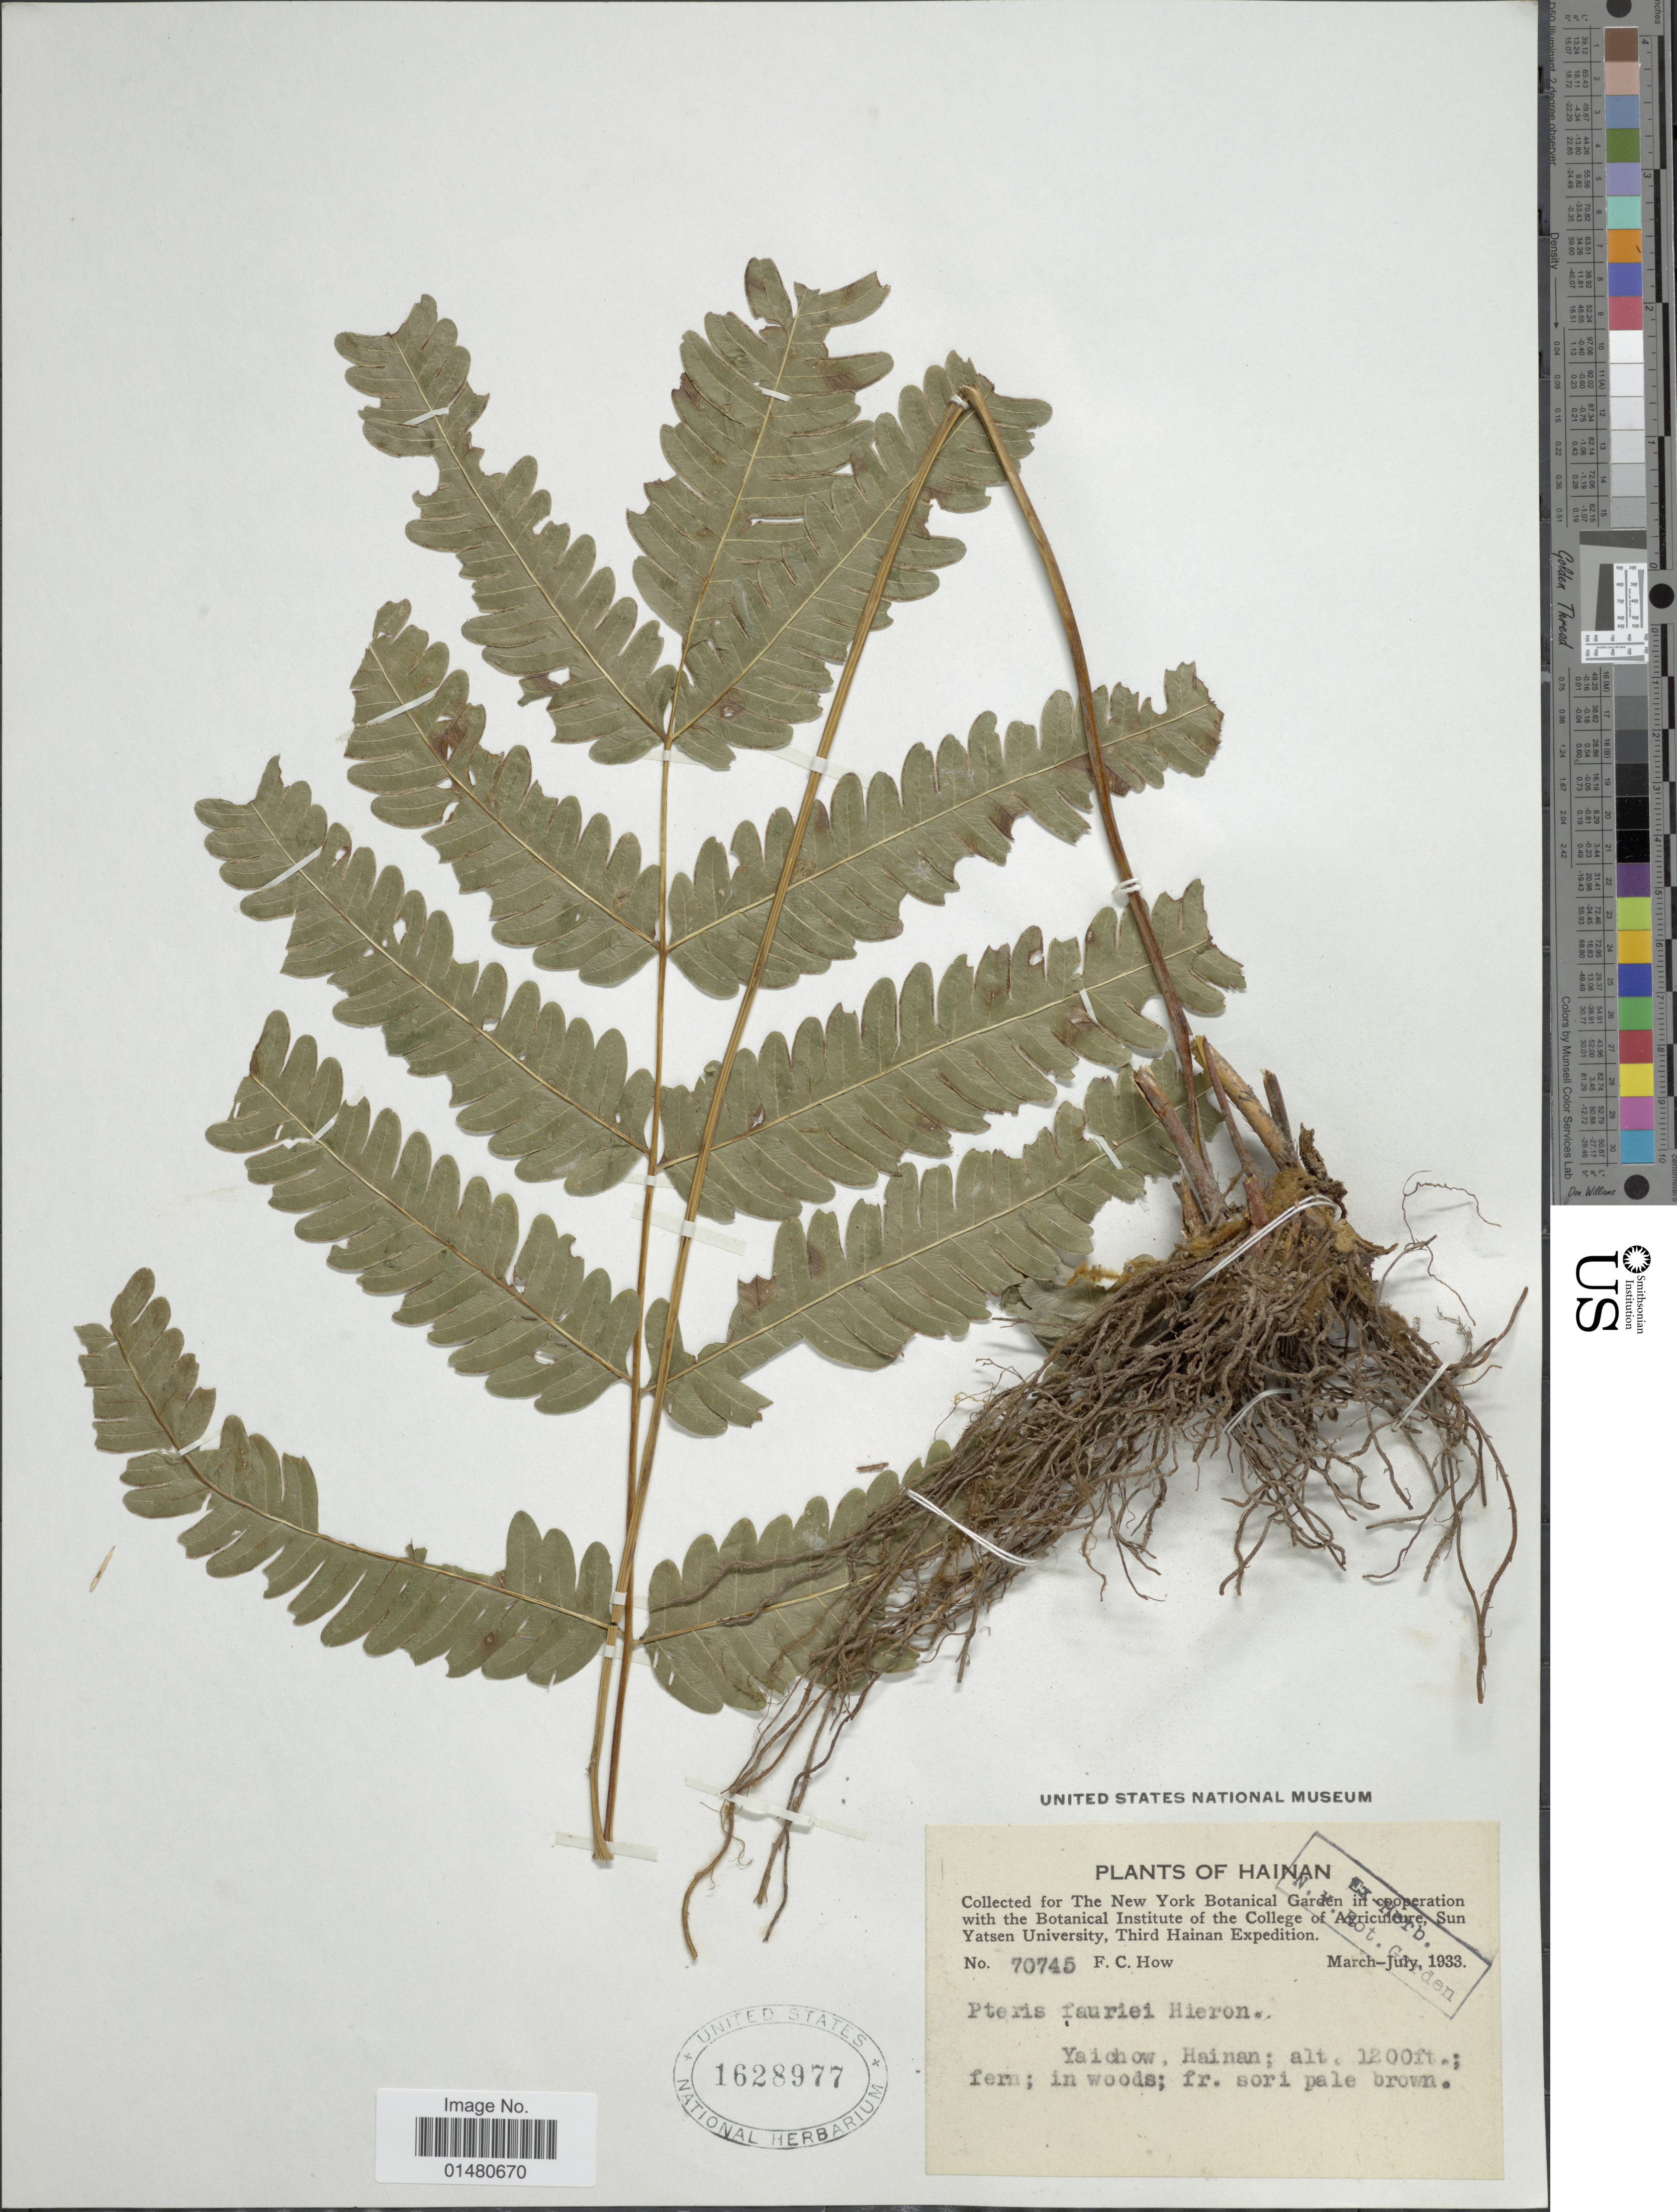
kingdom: Plantae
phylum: Tracheophyta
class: Polypodiopsida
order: Polypodiales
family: Pteridaceae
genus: Pteris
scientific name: Pteris fauriei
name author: Hieron.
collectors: F. C. How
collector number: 70745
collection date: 1933-03/1933-07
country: China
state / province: Hainan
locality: Yaichow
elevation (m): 366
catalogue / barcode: US 1628977